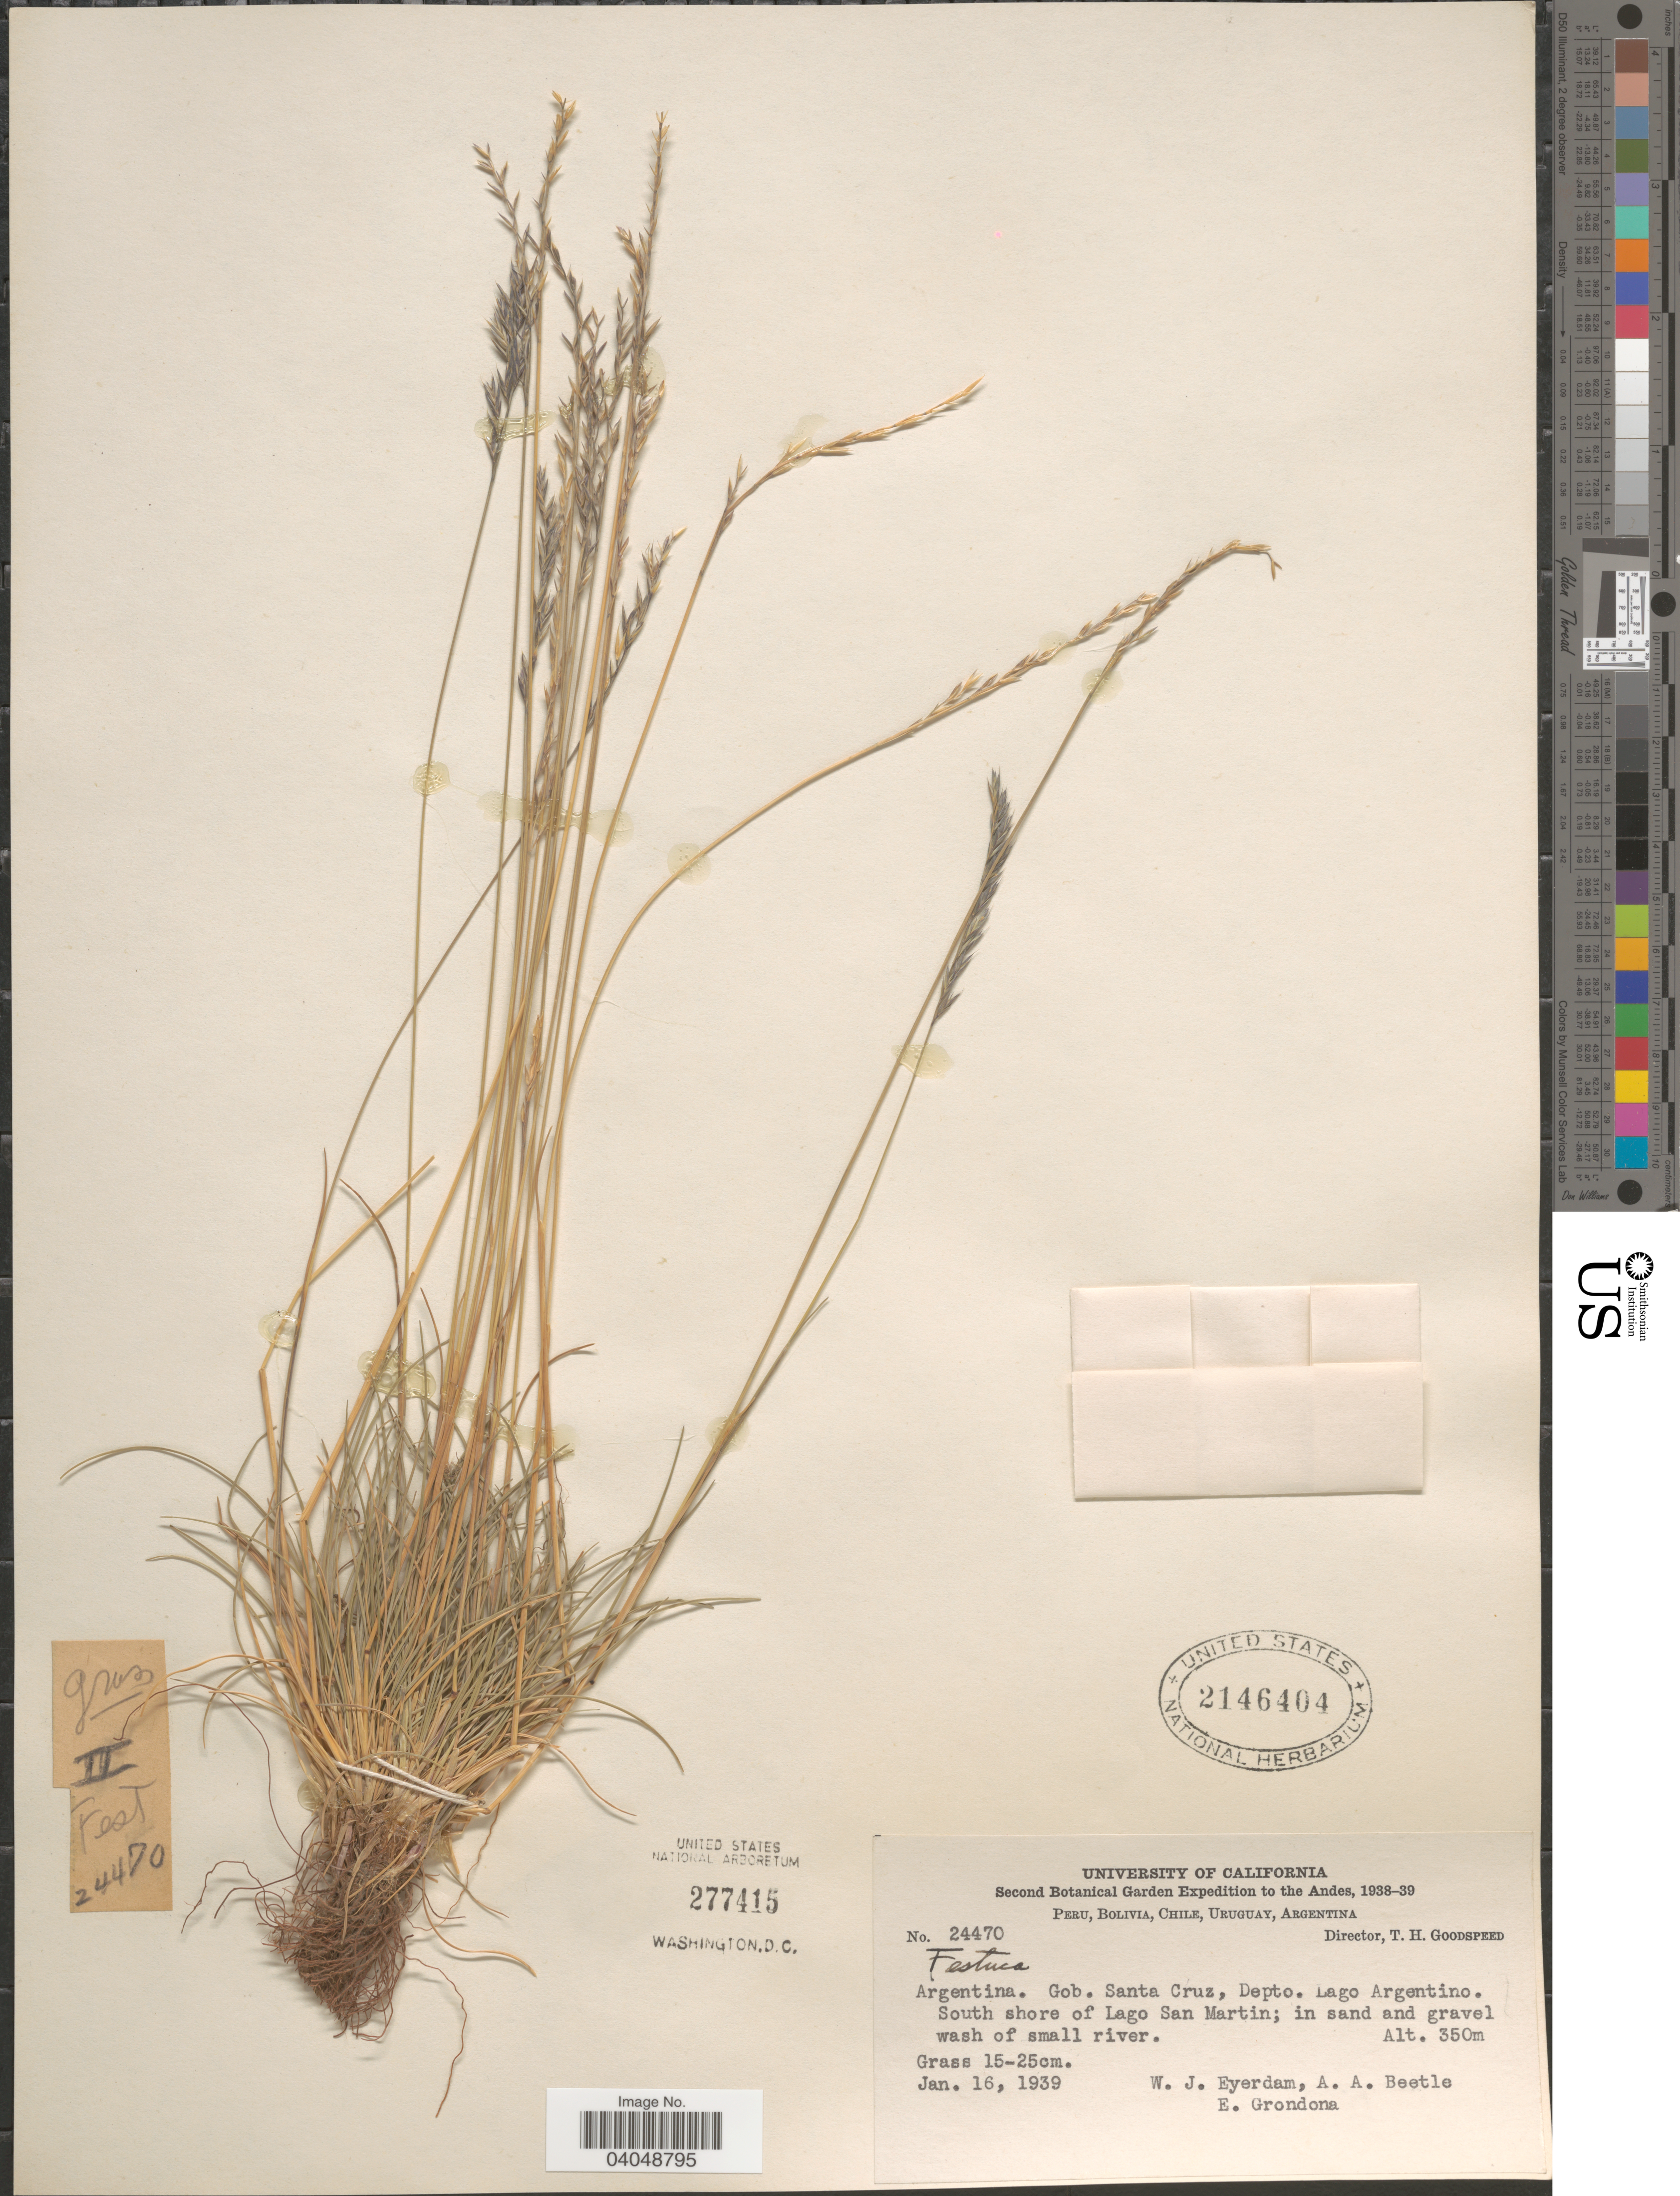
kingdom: Plantae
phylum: Tracheophyta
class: Liliopsida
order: Poales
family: Poaceae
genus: Festuca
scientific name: Festuca sp.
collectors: W. J. Eyerdam, A. A. Beetle & E. Grondona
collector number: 24470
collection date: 1939-01-16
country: Argentina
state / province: Santa Cruz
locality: The Andes. Gob. Santa Cruz, Depto. Lago Argentino. South shore of Lago San Martin.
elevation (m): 350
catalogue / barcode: US 2146404